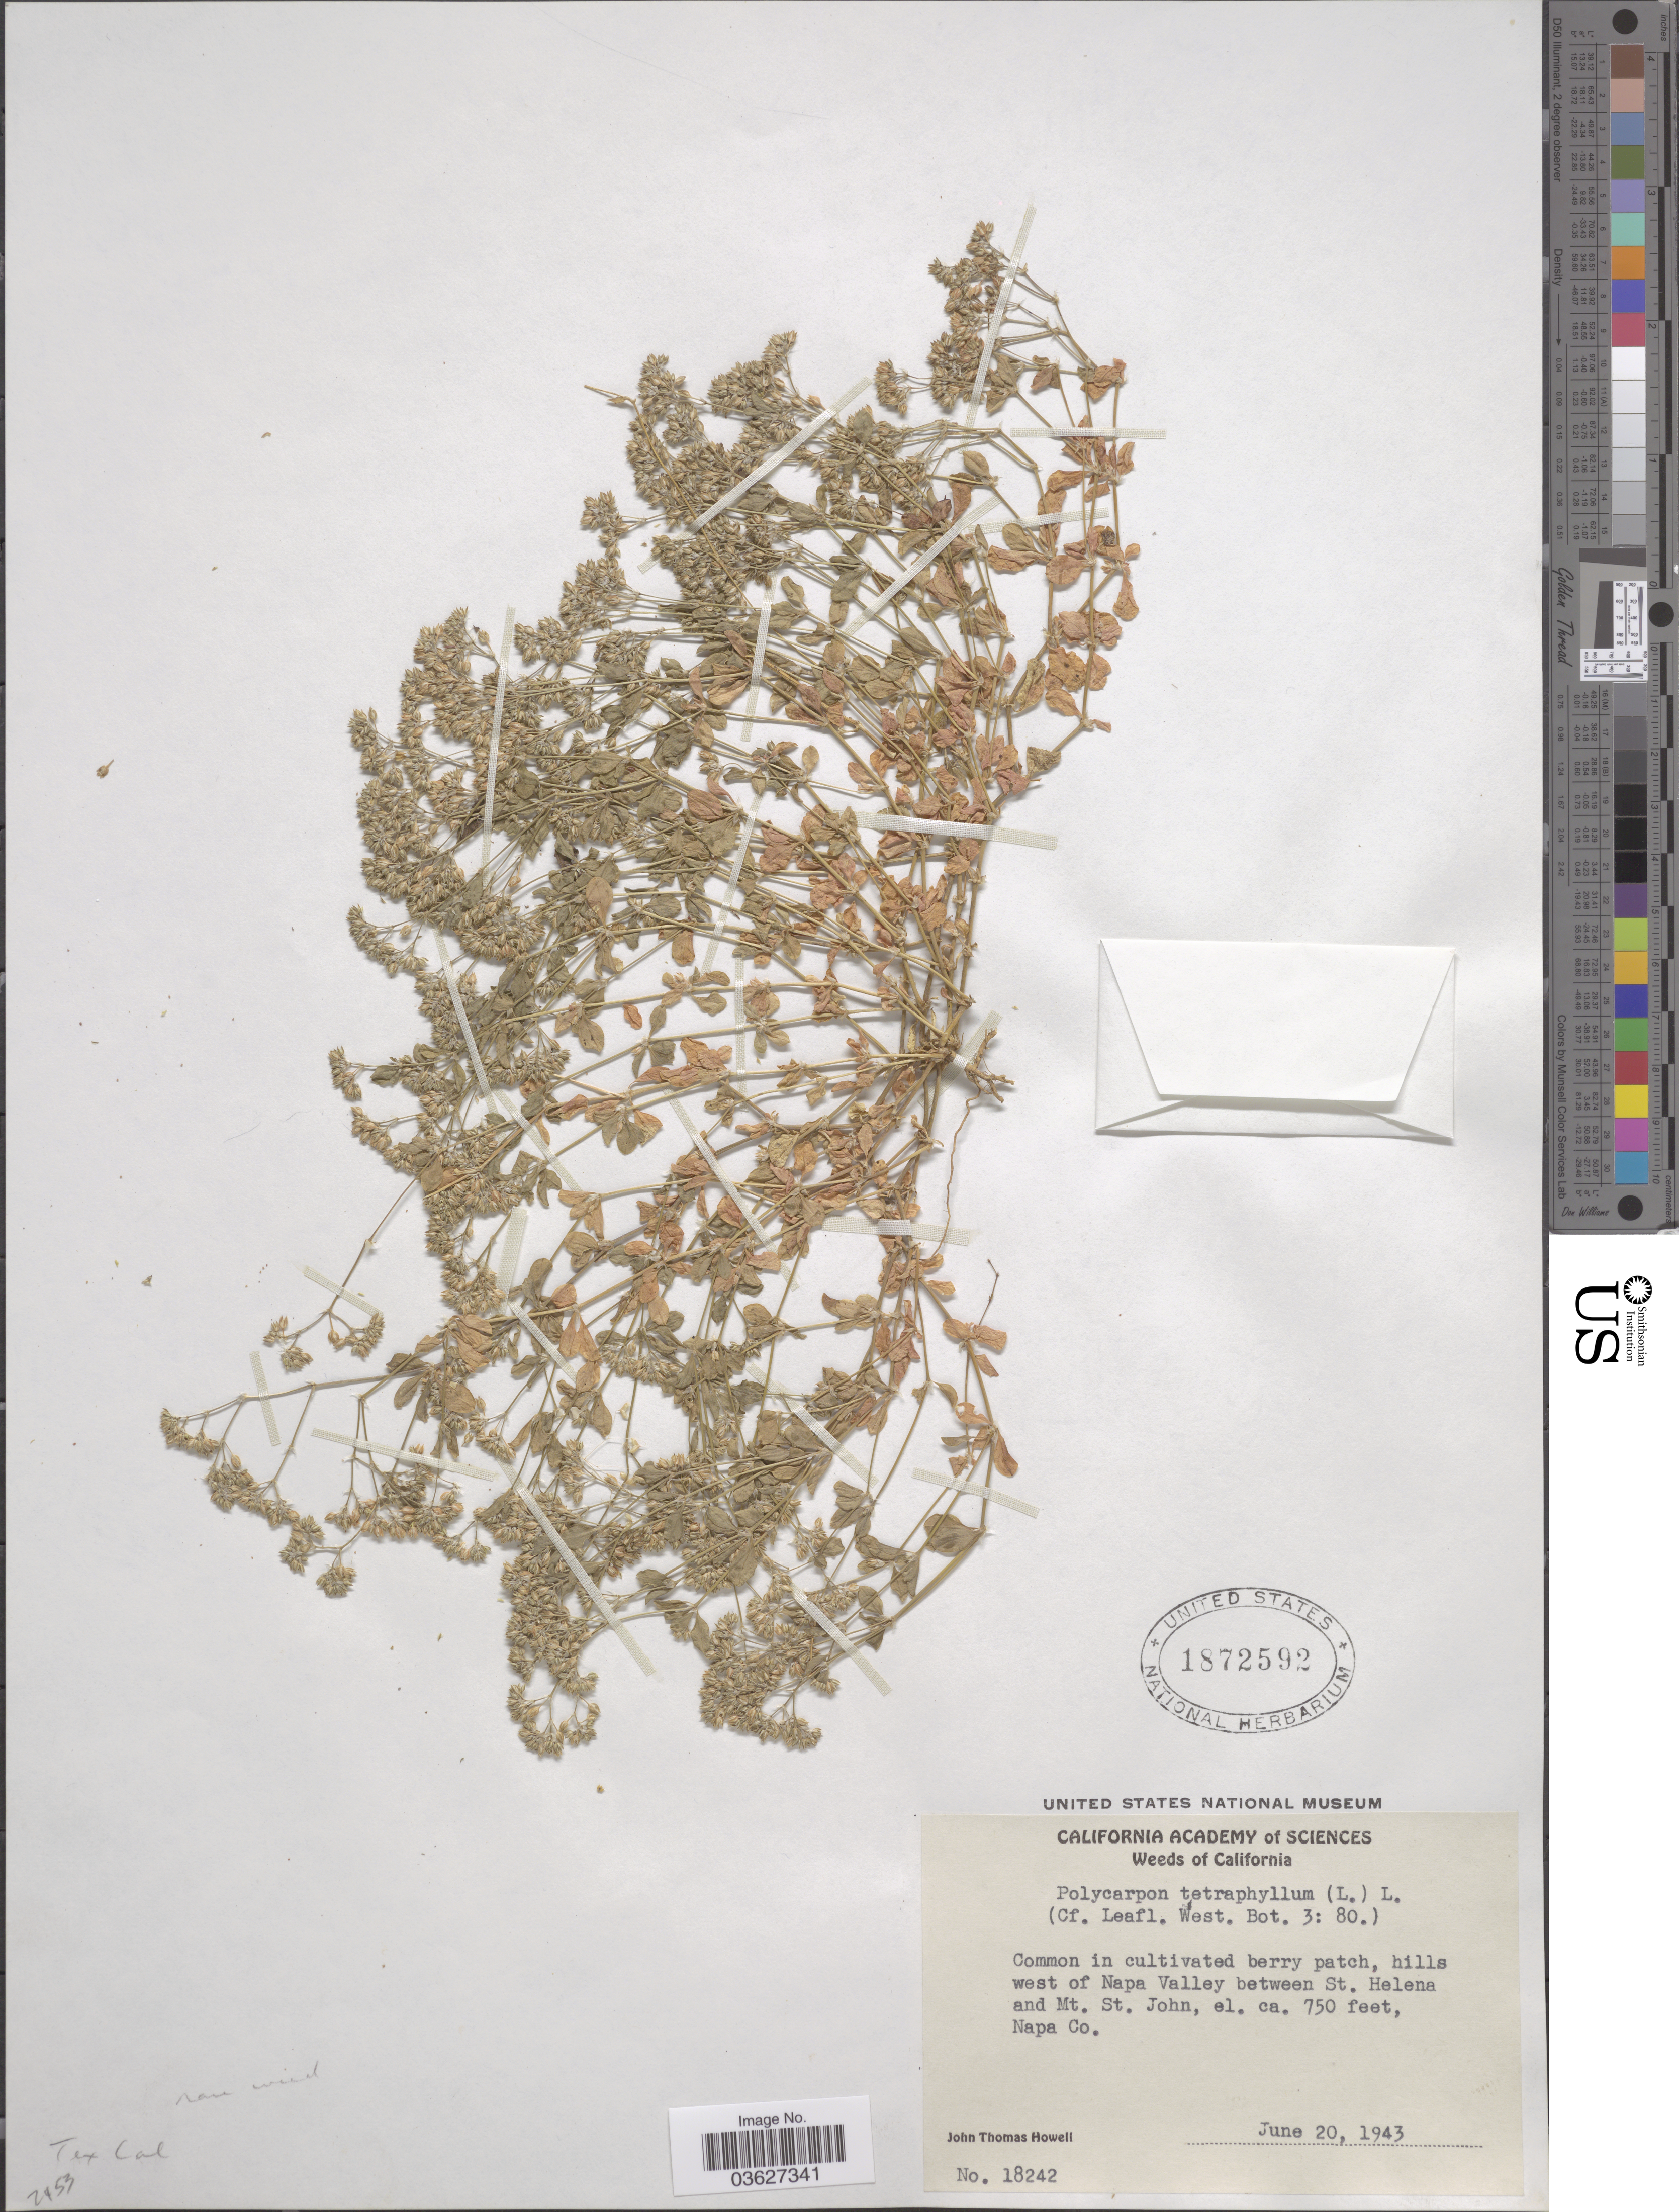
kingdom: Plantae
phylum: Tracheophyta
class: Magnoliopsida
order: Caryophyllales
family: Caryophyllaceae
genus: Polycarpon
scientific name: Polycarpon tetraphyllum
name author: (L.) L.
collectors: J. T. Howell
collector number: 18242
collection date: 1943-06-20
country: United States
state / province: California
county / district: Napa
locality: Hills west of Napa Valley between St. Helena and Mt. St. John. Napa Co.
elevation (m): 229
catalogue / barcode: US 1872592